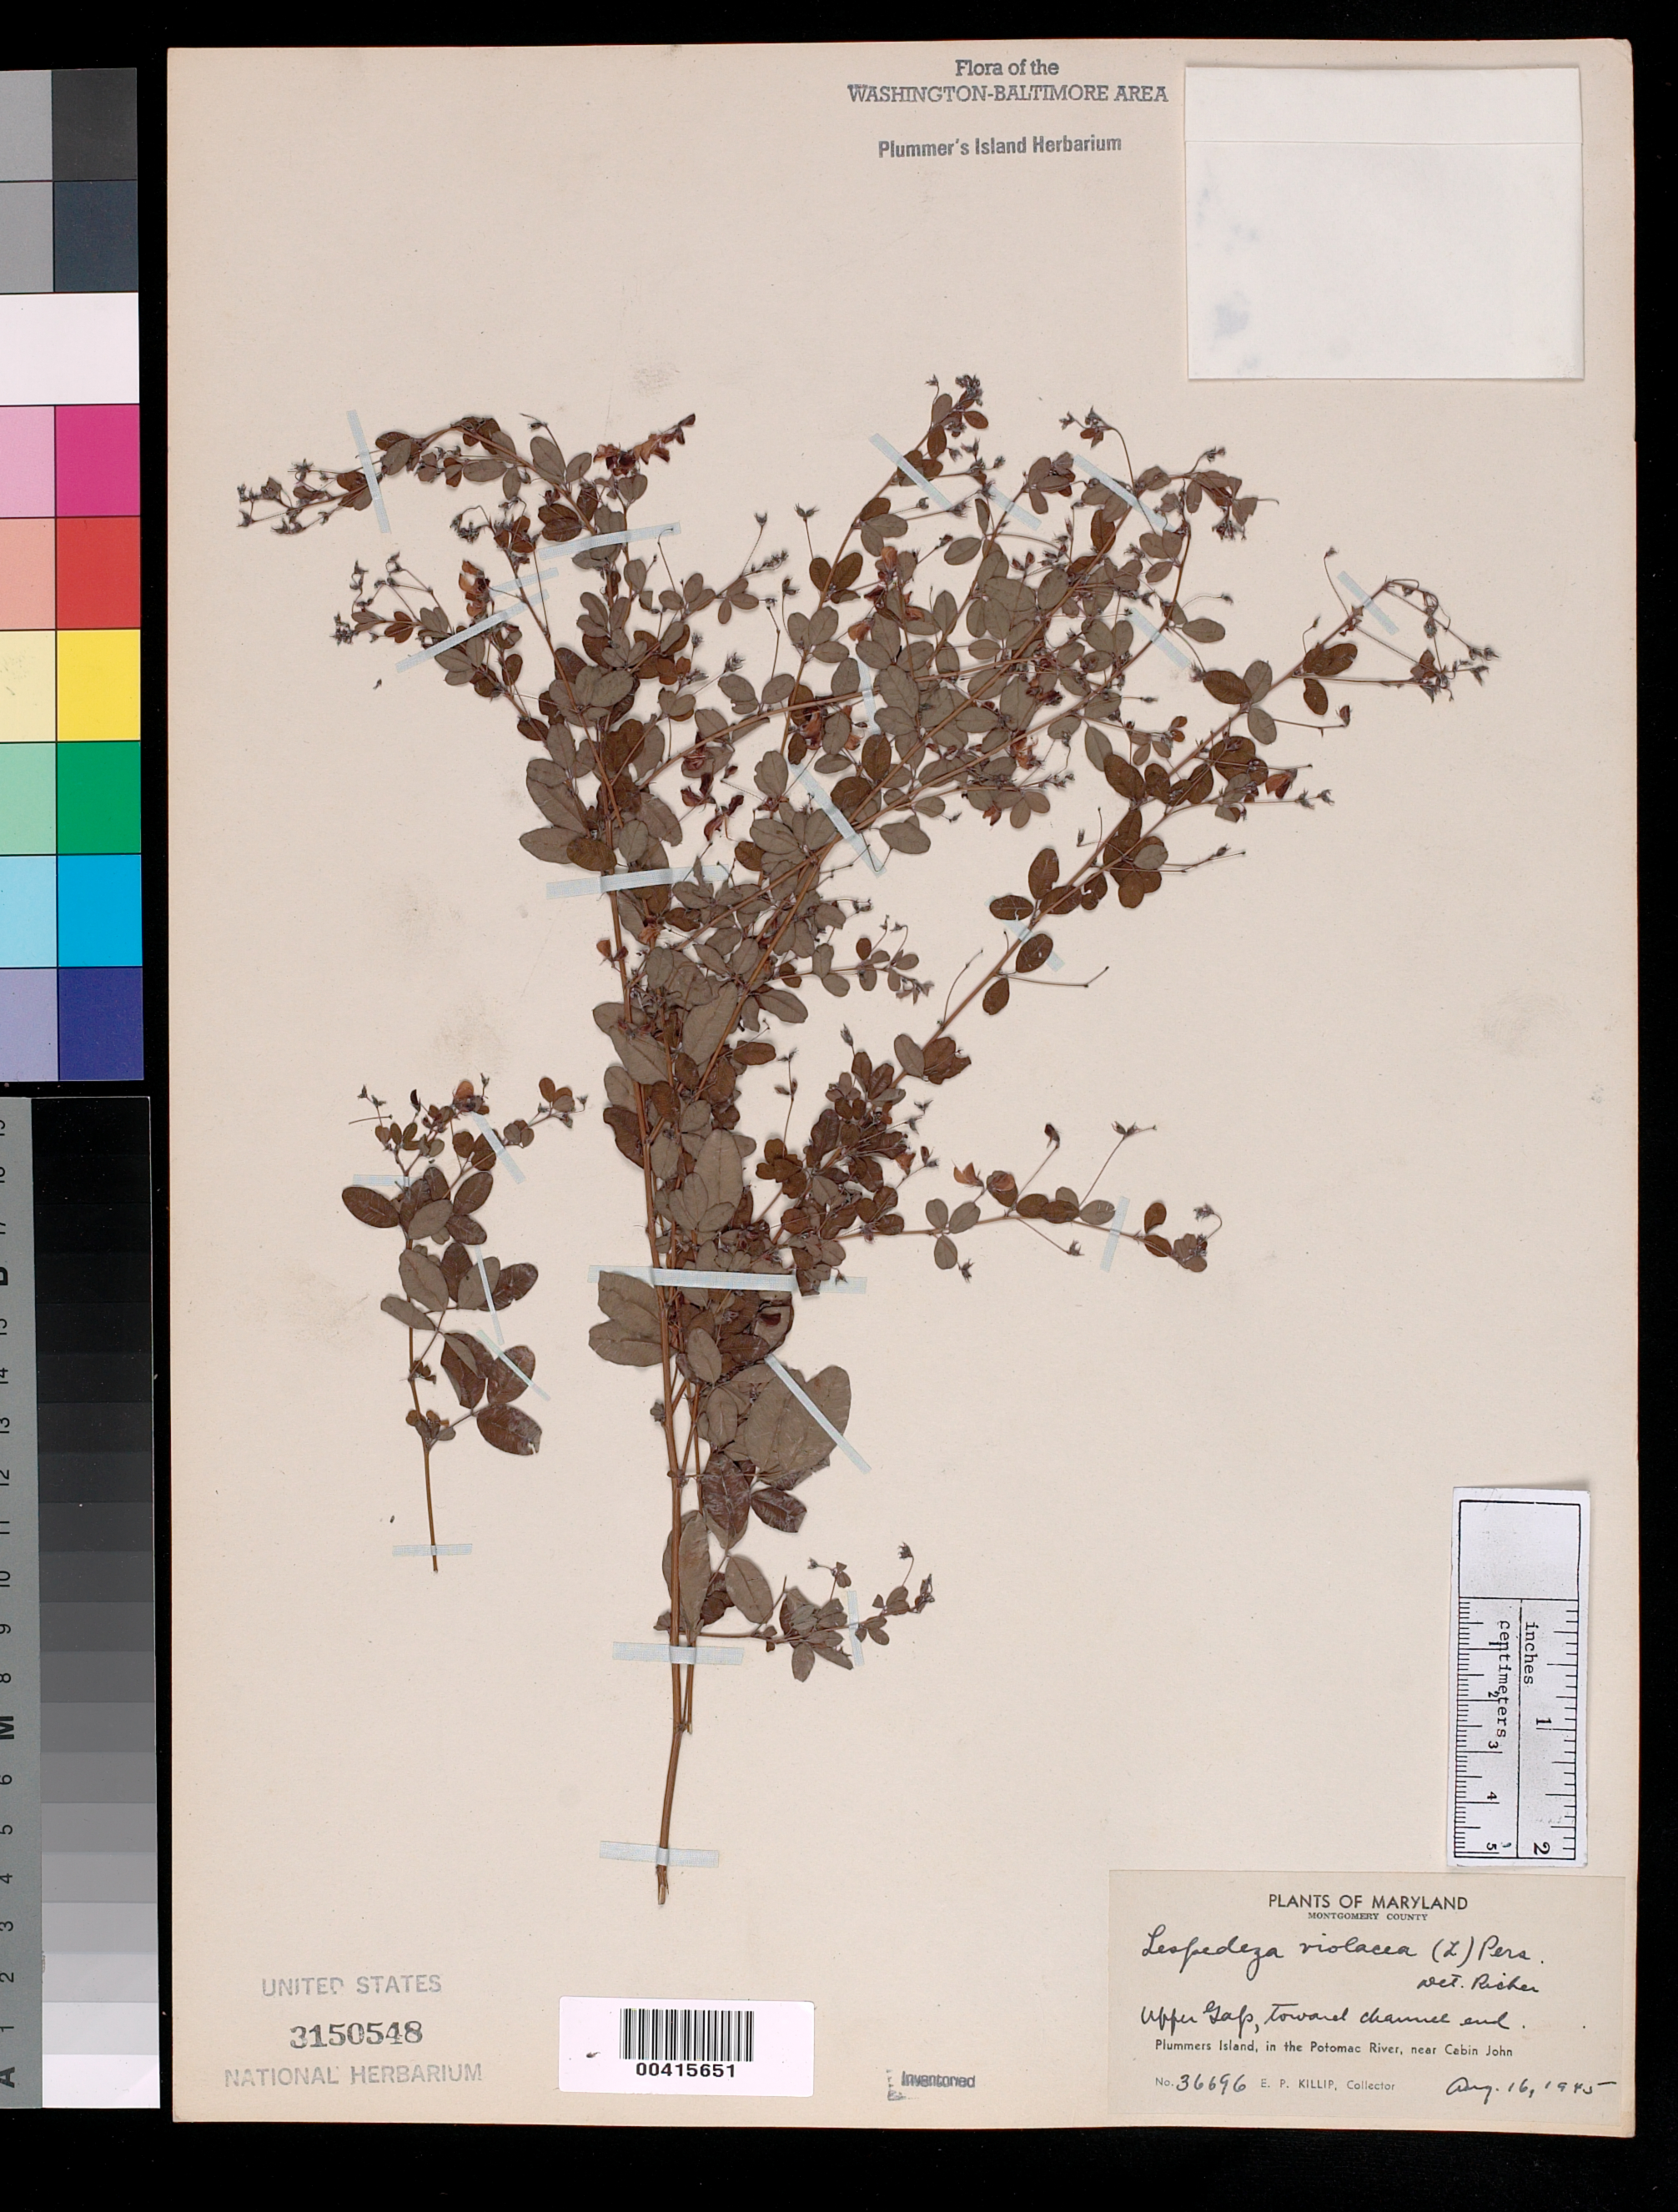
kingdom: Plantae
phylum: Tracheophyta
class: Magnoliopsida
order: Fabales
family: Fabaceae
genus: Lespedeza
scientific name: Lespedeza violacea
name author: (L.) Pers.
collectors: E. P. Killip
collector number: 36696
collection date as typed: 16 Aug 1945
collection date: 1945-08-16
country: United States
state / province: Maryland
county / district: Montgomery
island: Plummers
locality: Plummer's Island; Upper Gap, toward channel end C. & O. Canal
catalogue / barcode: US 3150548